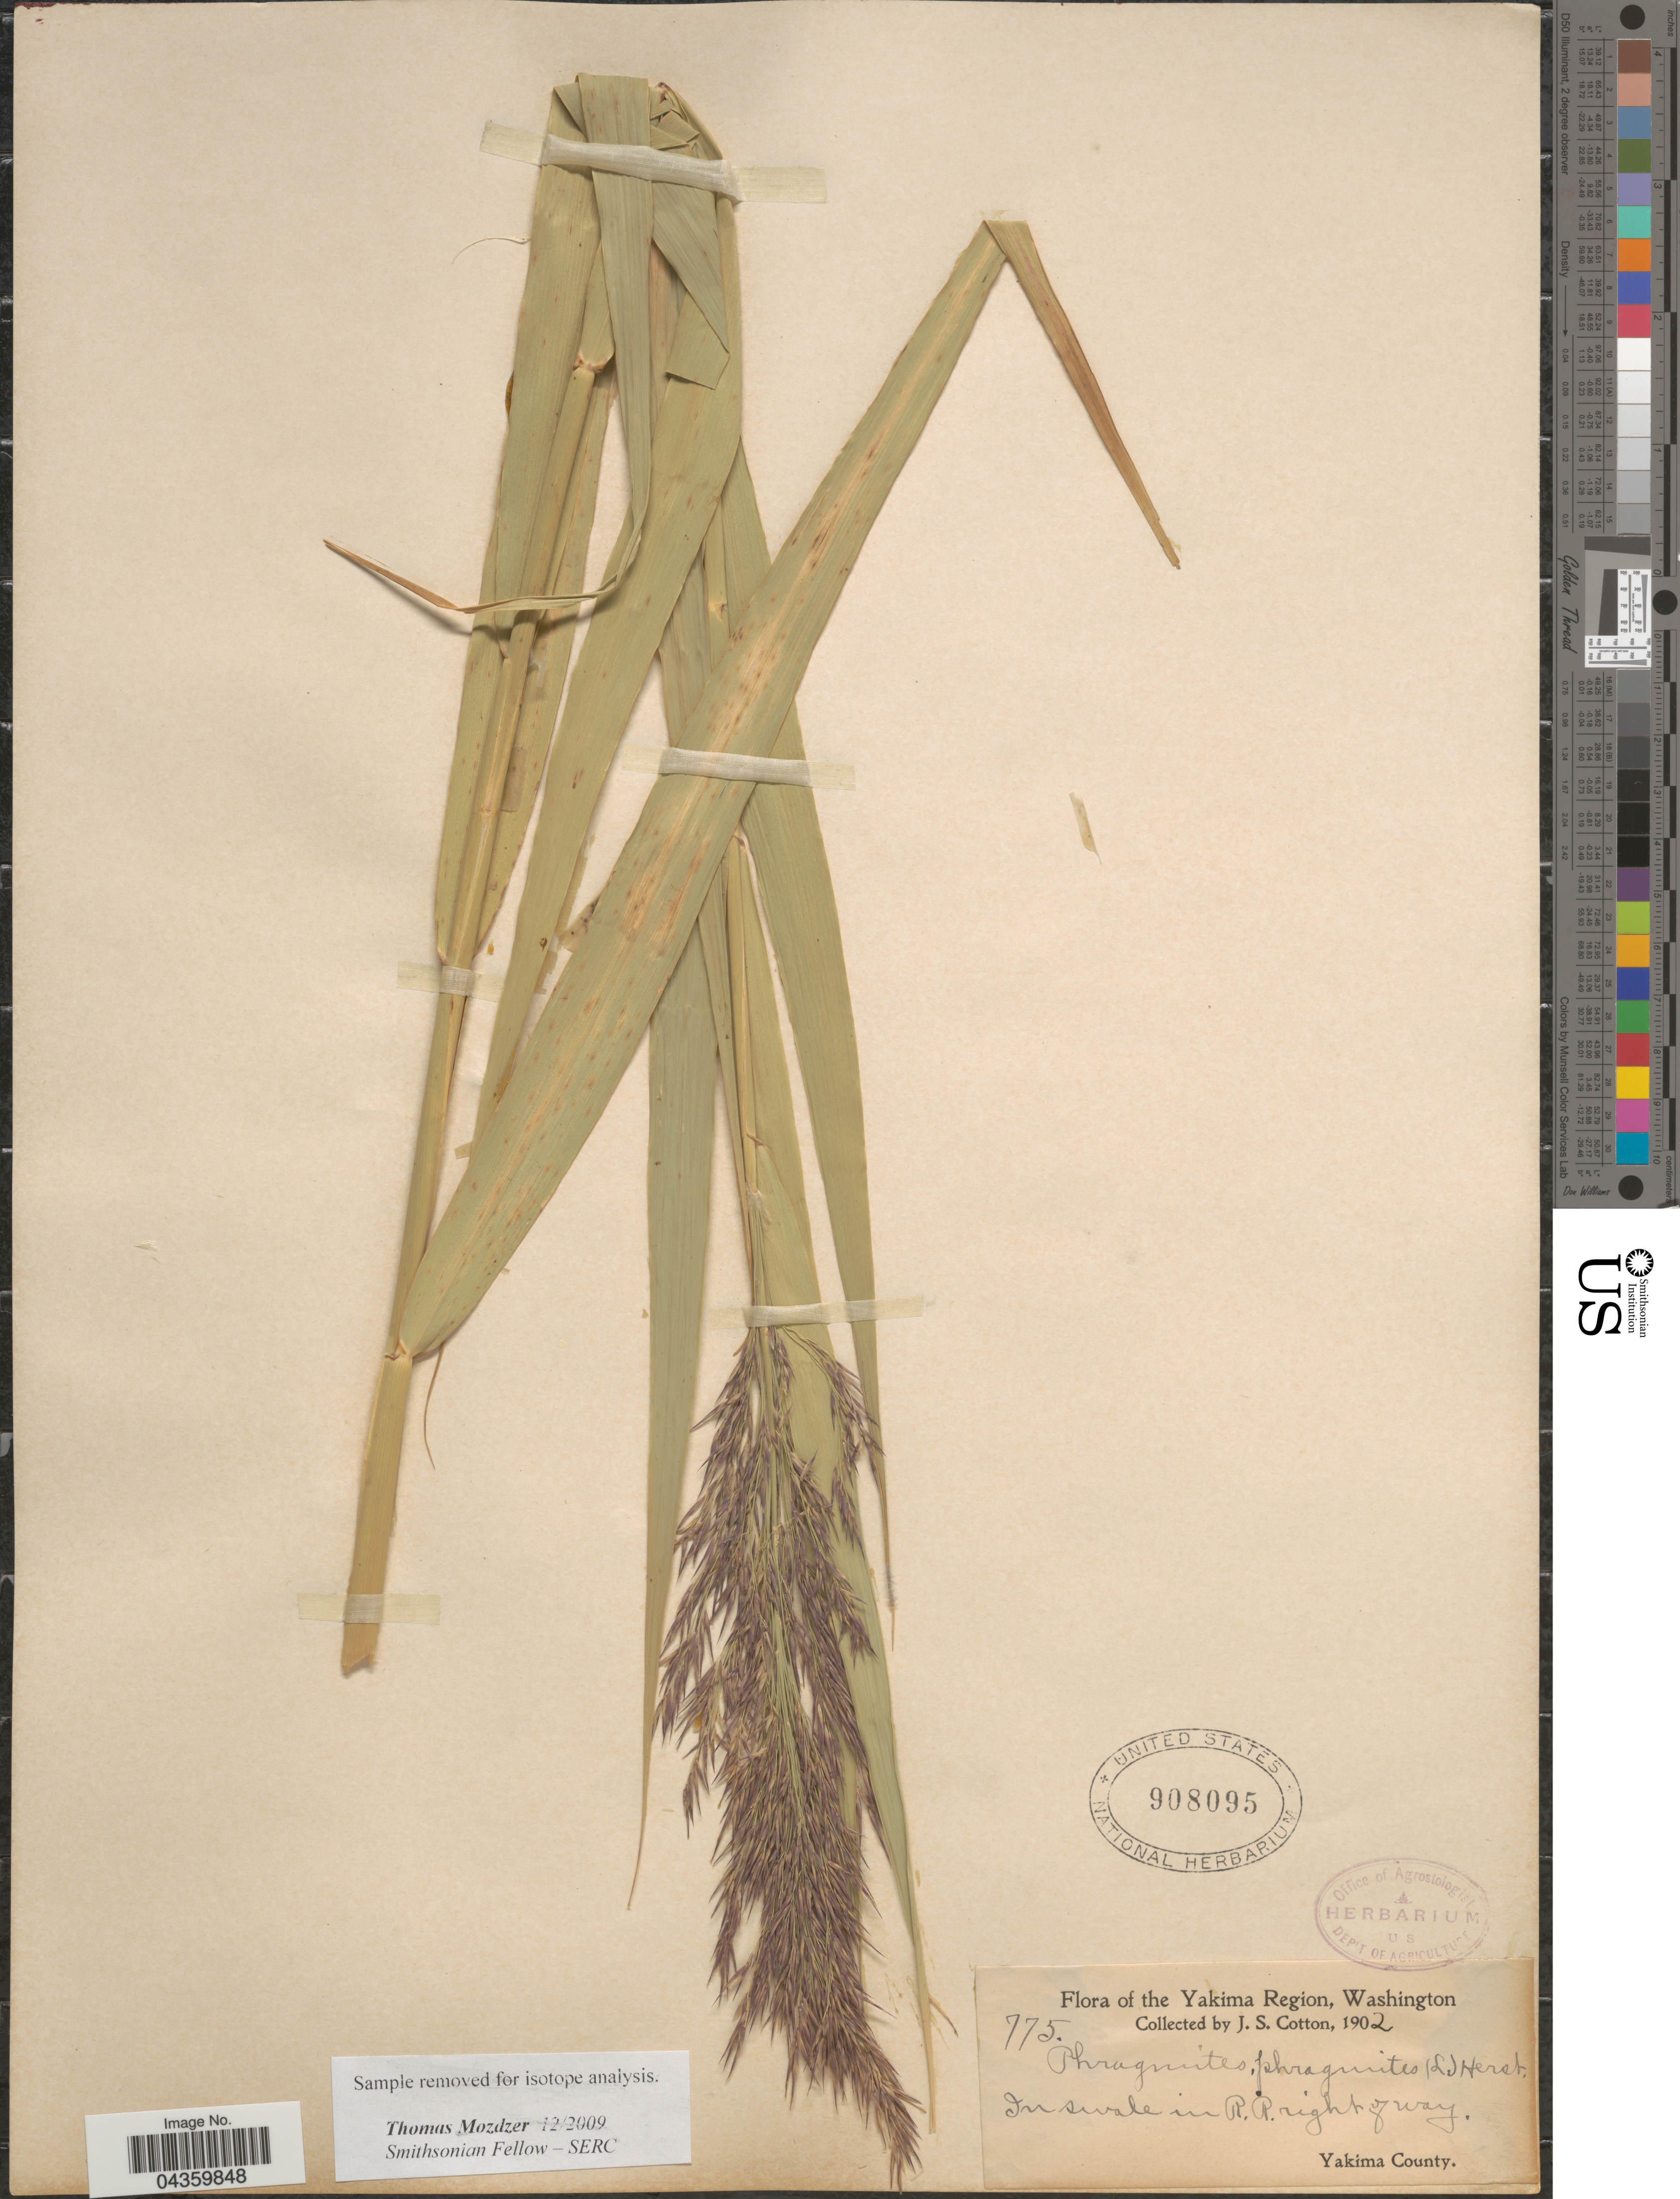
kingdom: Plantae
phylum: Tracheophyta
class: Liliopsida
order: Poales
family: Poaceae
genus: Phragmites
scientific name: Phragmites australis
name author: (Cav.) Trin. ex Steud.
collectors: J. S. Cotton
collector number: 775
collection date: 1902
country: United States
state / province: Washington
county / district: Yakima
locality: Yakima Region. In swale in R.R. right of way. Yakima County.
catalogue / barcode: US 908095